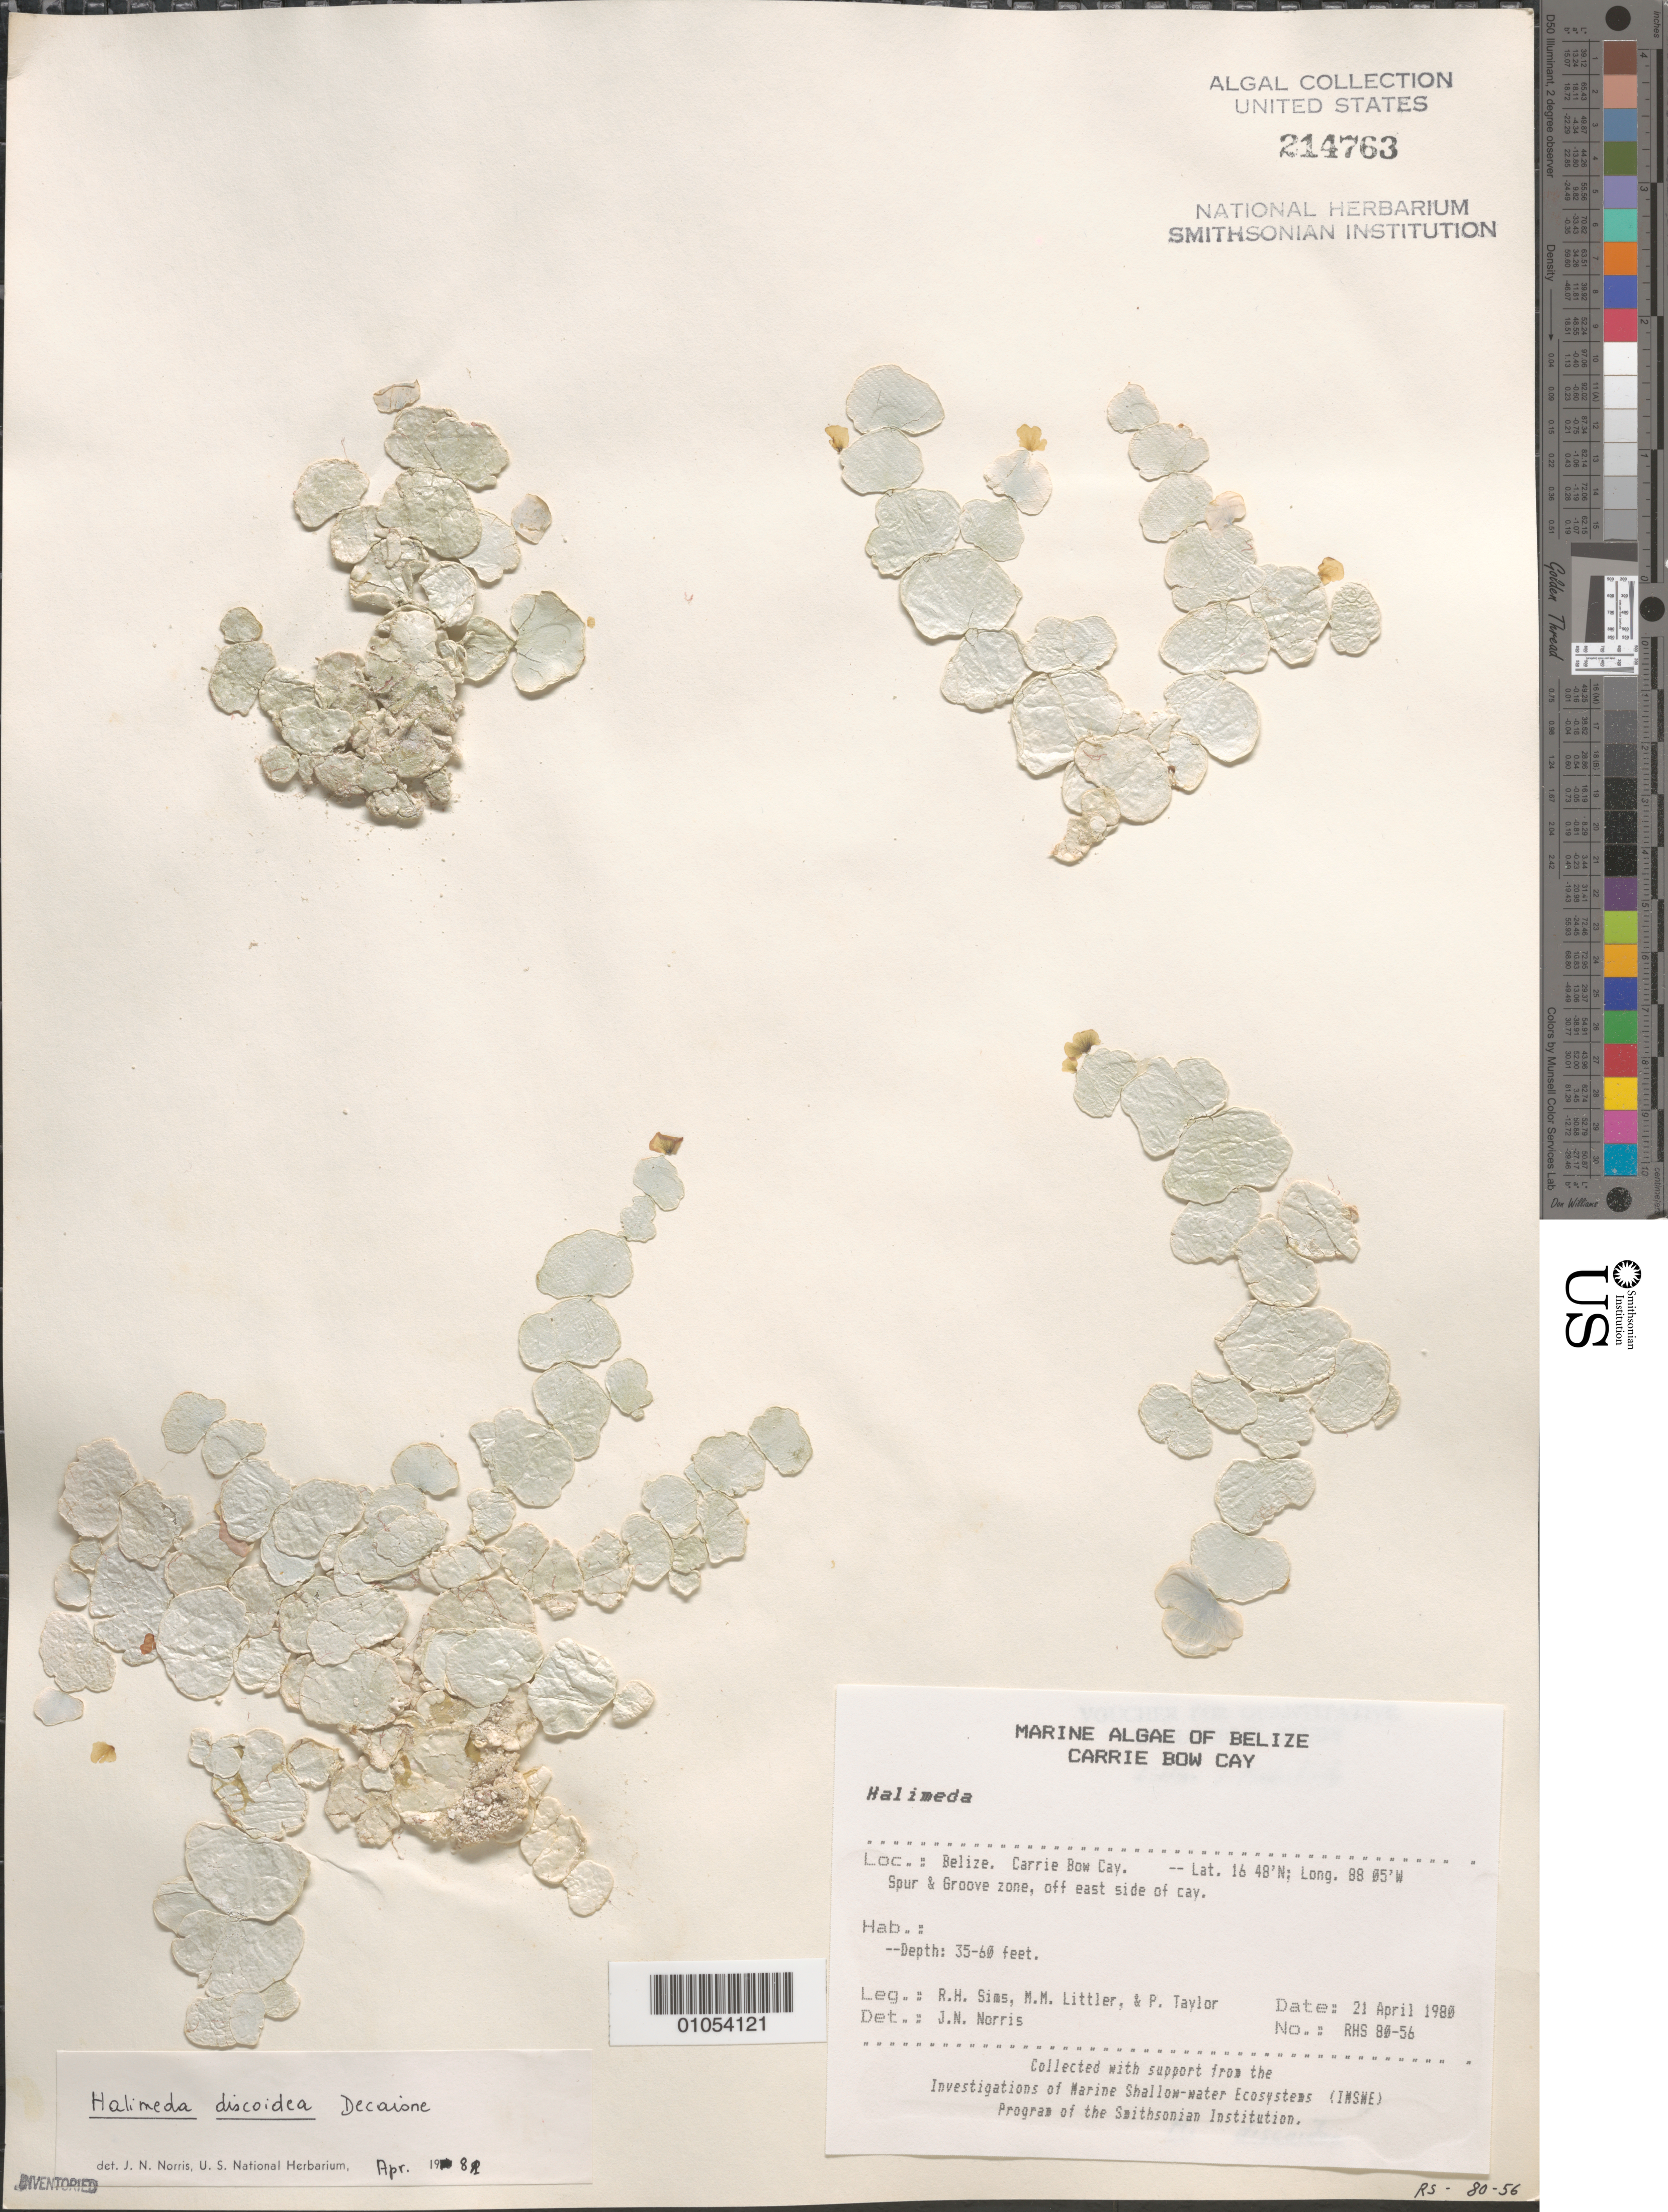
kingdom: Plantae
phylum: Chlorophyta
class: Ulvophyceae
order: Bryopsidales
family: Halimedaceae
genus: Halimeda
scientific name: Halimeda discoidea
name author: Decne.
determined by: Norris, James N.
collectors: R. H. Sims, M. M. Littler & P. R. Taylor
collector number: RHS 80-56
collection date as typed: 21 Apr 1980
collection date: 1980-04-21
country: Belize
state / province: Stann Creek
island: Carrie Bow Cay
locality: Spur and groove zone off east side of the cay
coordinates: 16 48'N, 88 05'W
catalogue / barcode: US 214763